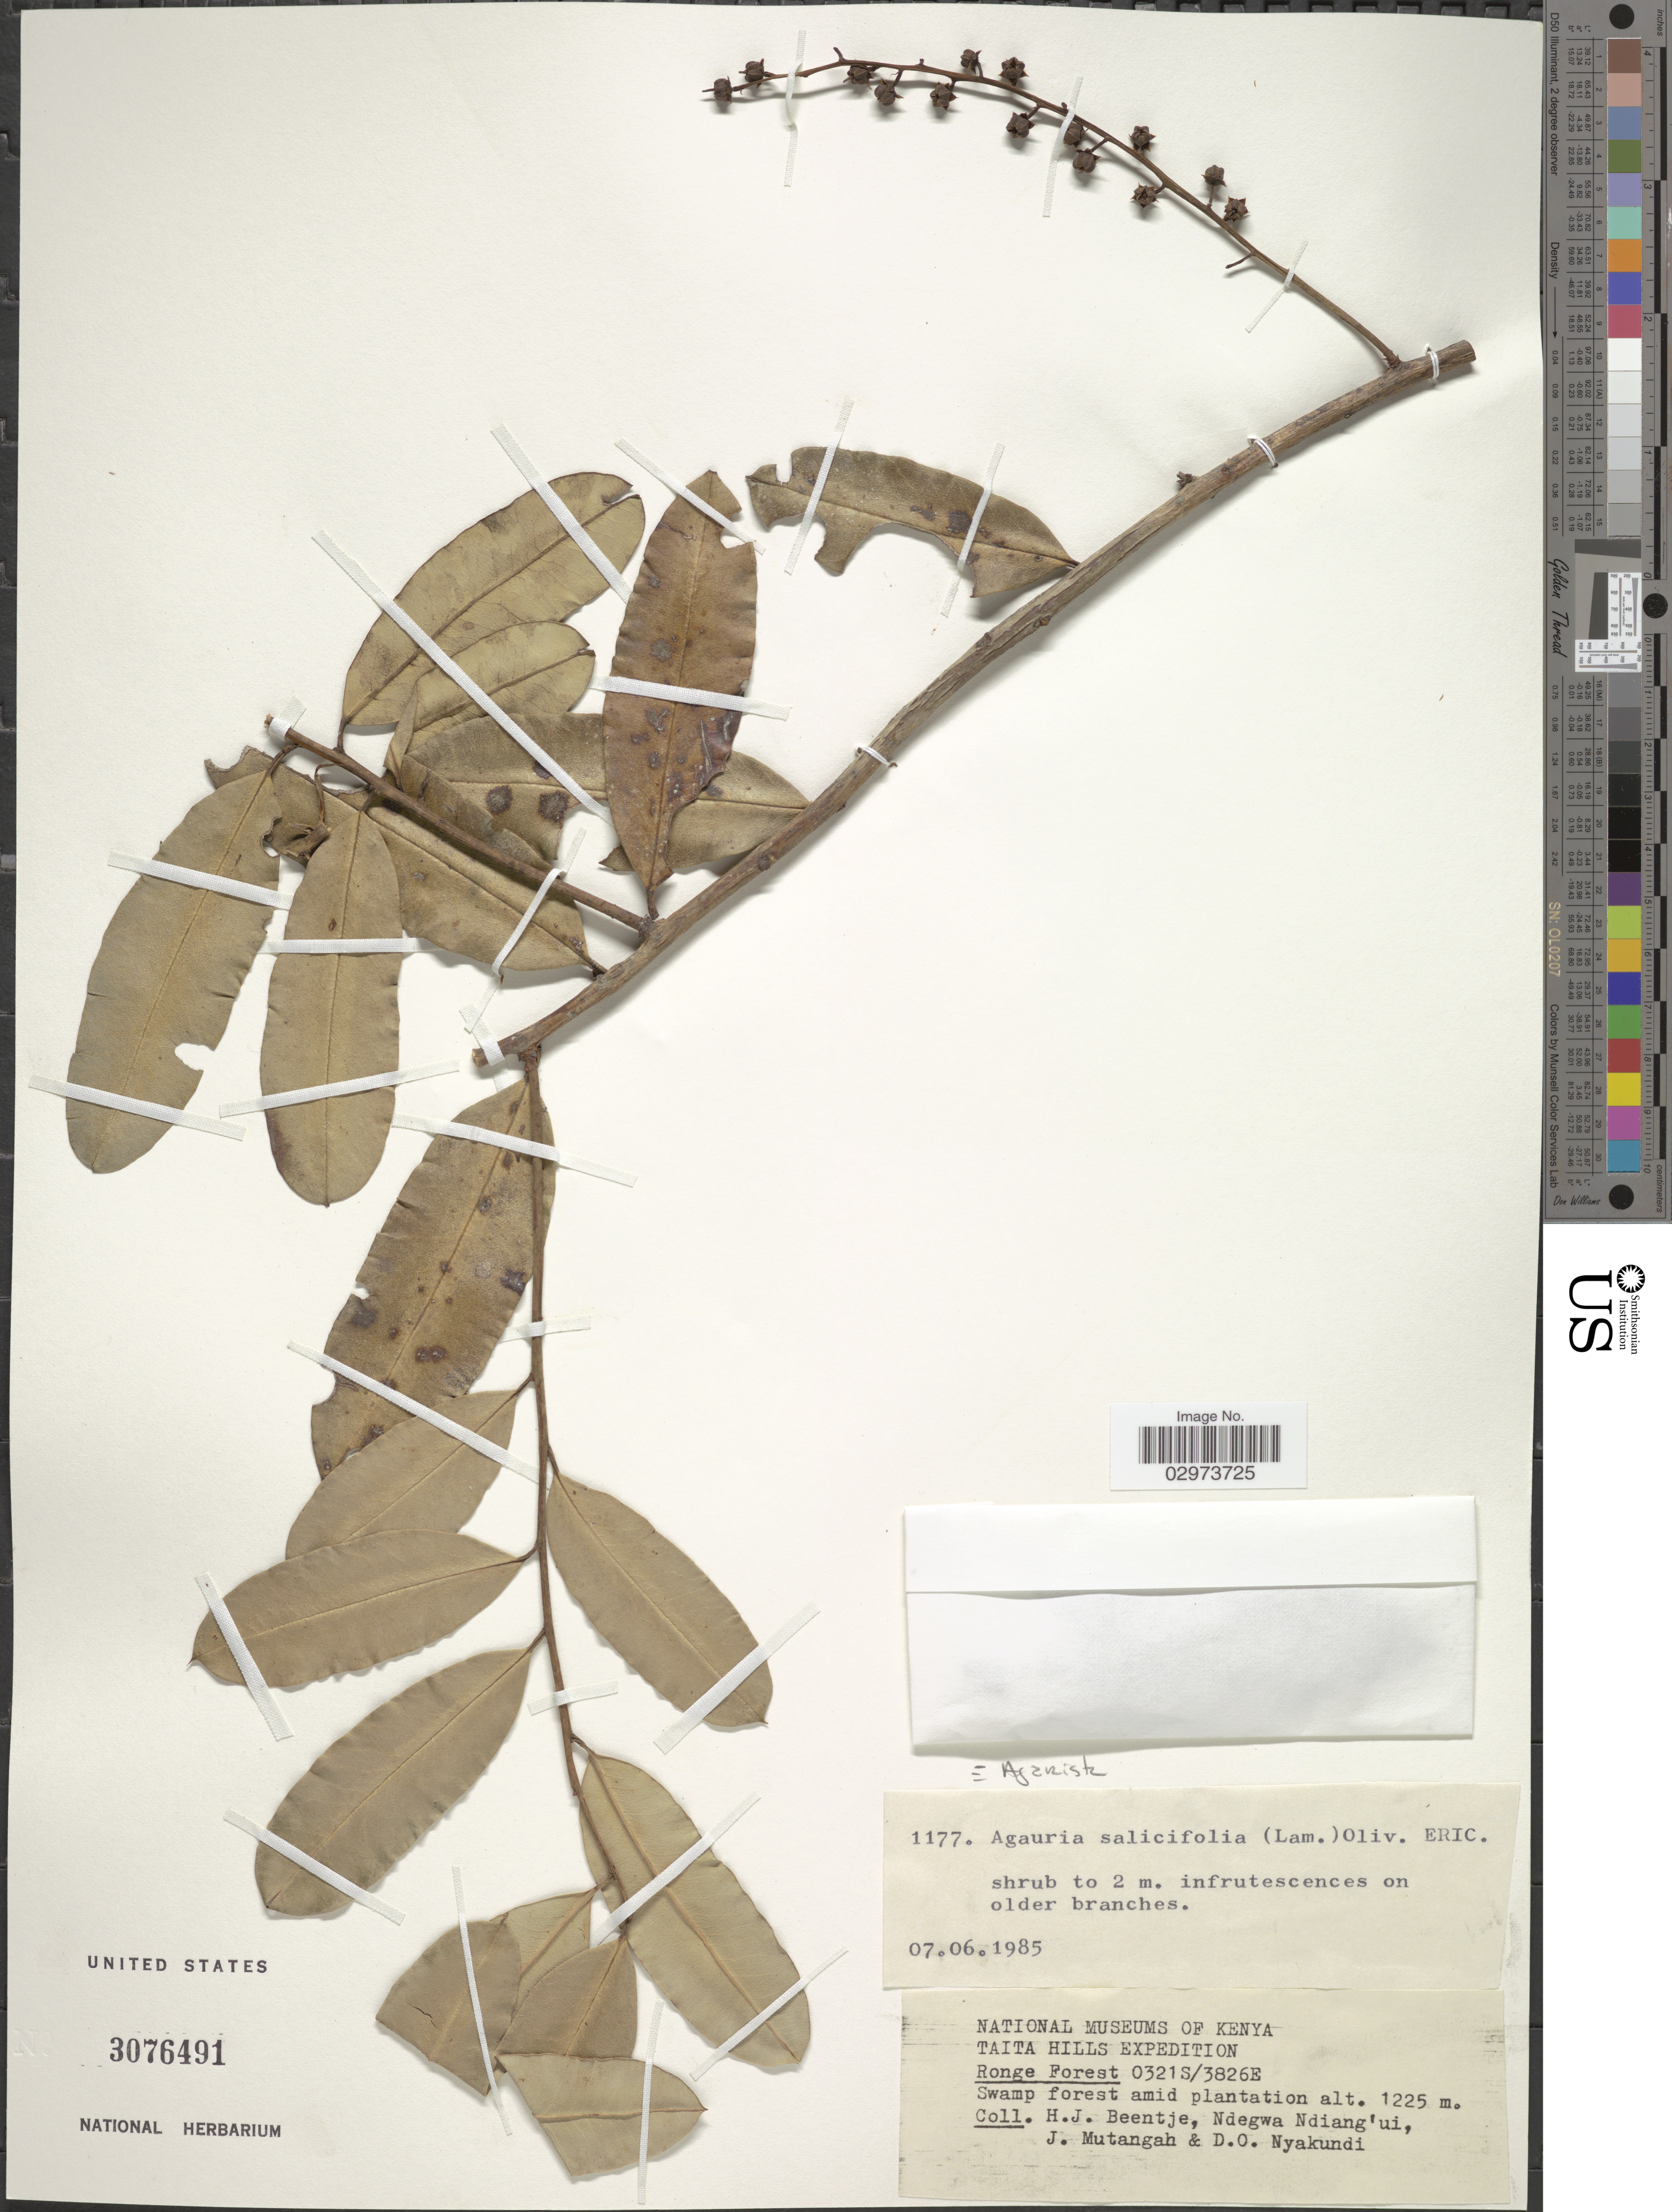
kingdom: Plantae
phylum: Tracheophyta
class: Magnoliopsida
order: Ericales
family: Ericaceae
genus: Agarista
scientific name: Agarista salicifolia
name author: (Lam.) G. Don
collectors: H. J. Beentje, Ndegwa Ndiang'ui, J. Mutangah & D. Nyakundi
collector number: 1177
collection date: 1985-06-07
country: Kenya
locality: Taita Hills. Ronge Forest.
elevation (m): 1225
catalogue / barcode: US 3076491